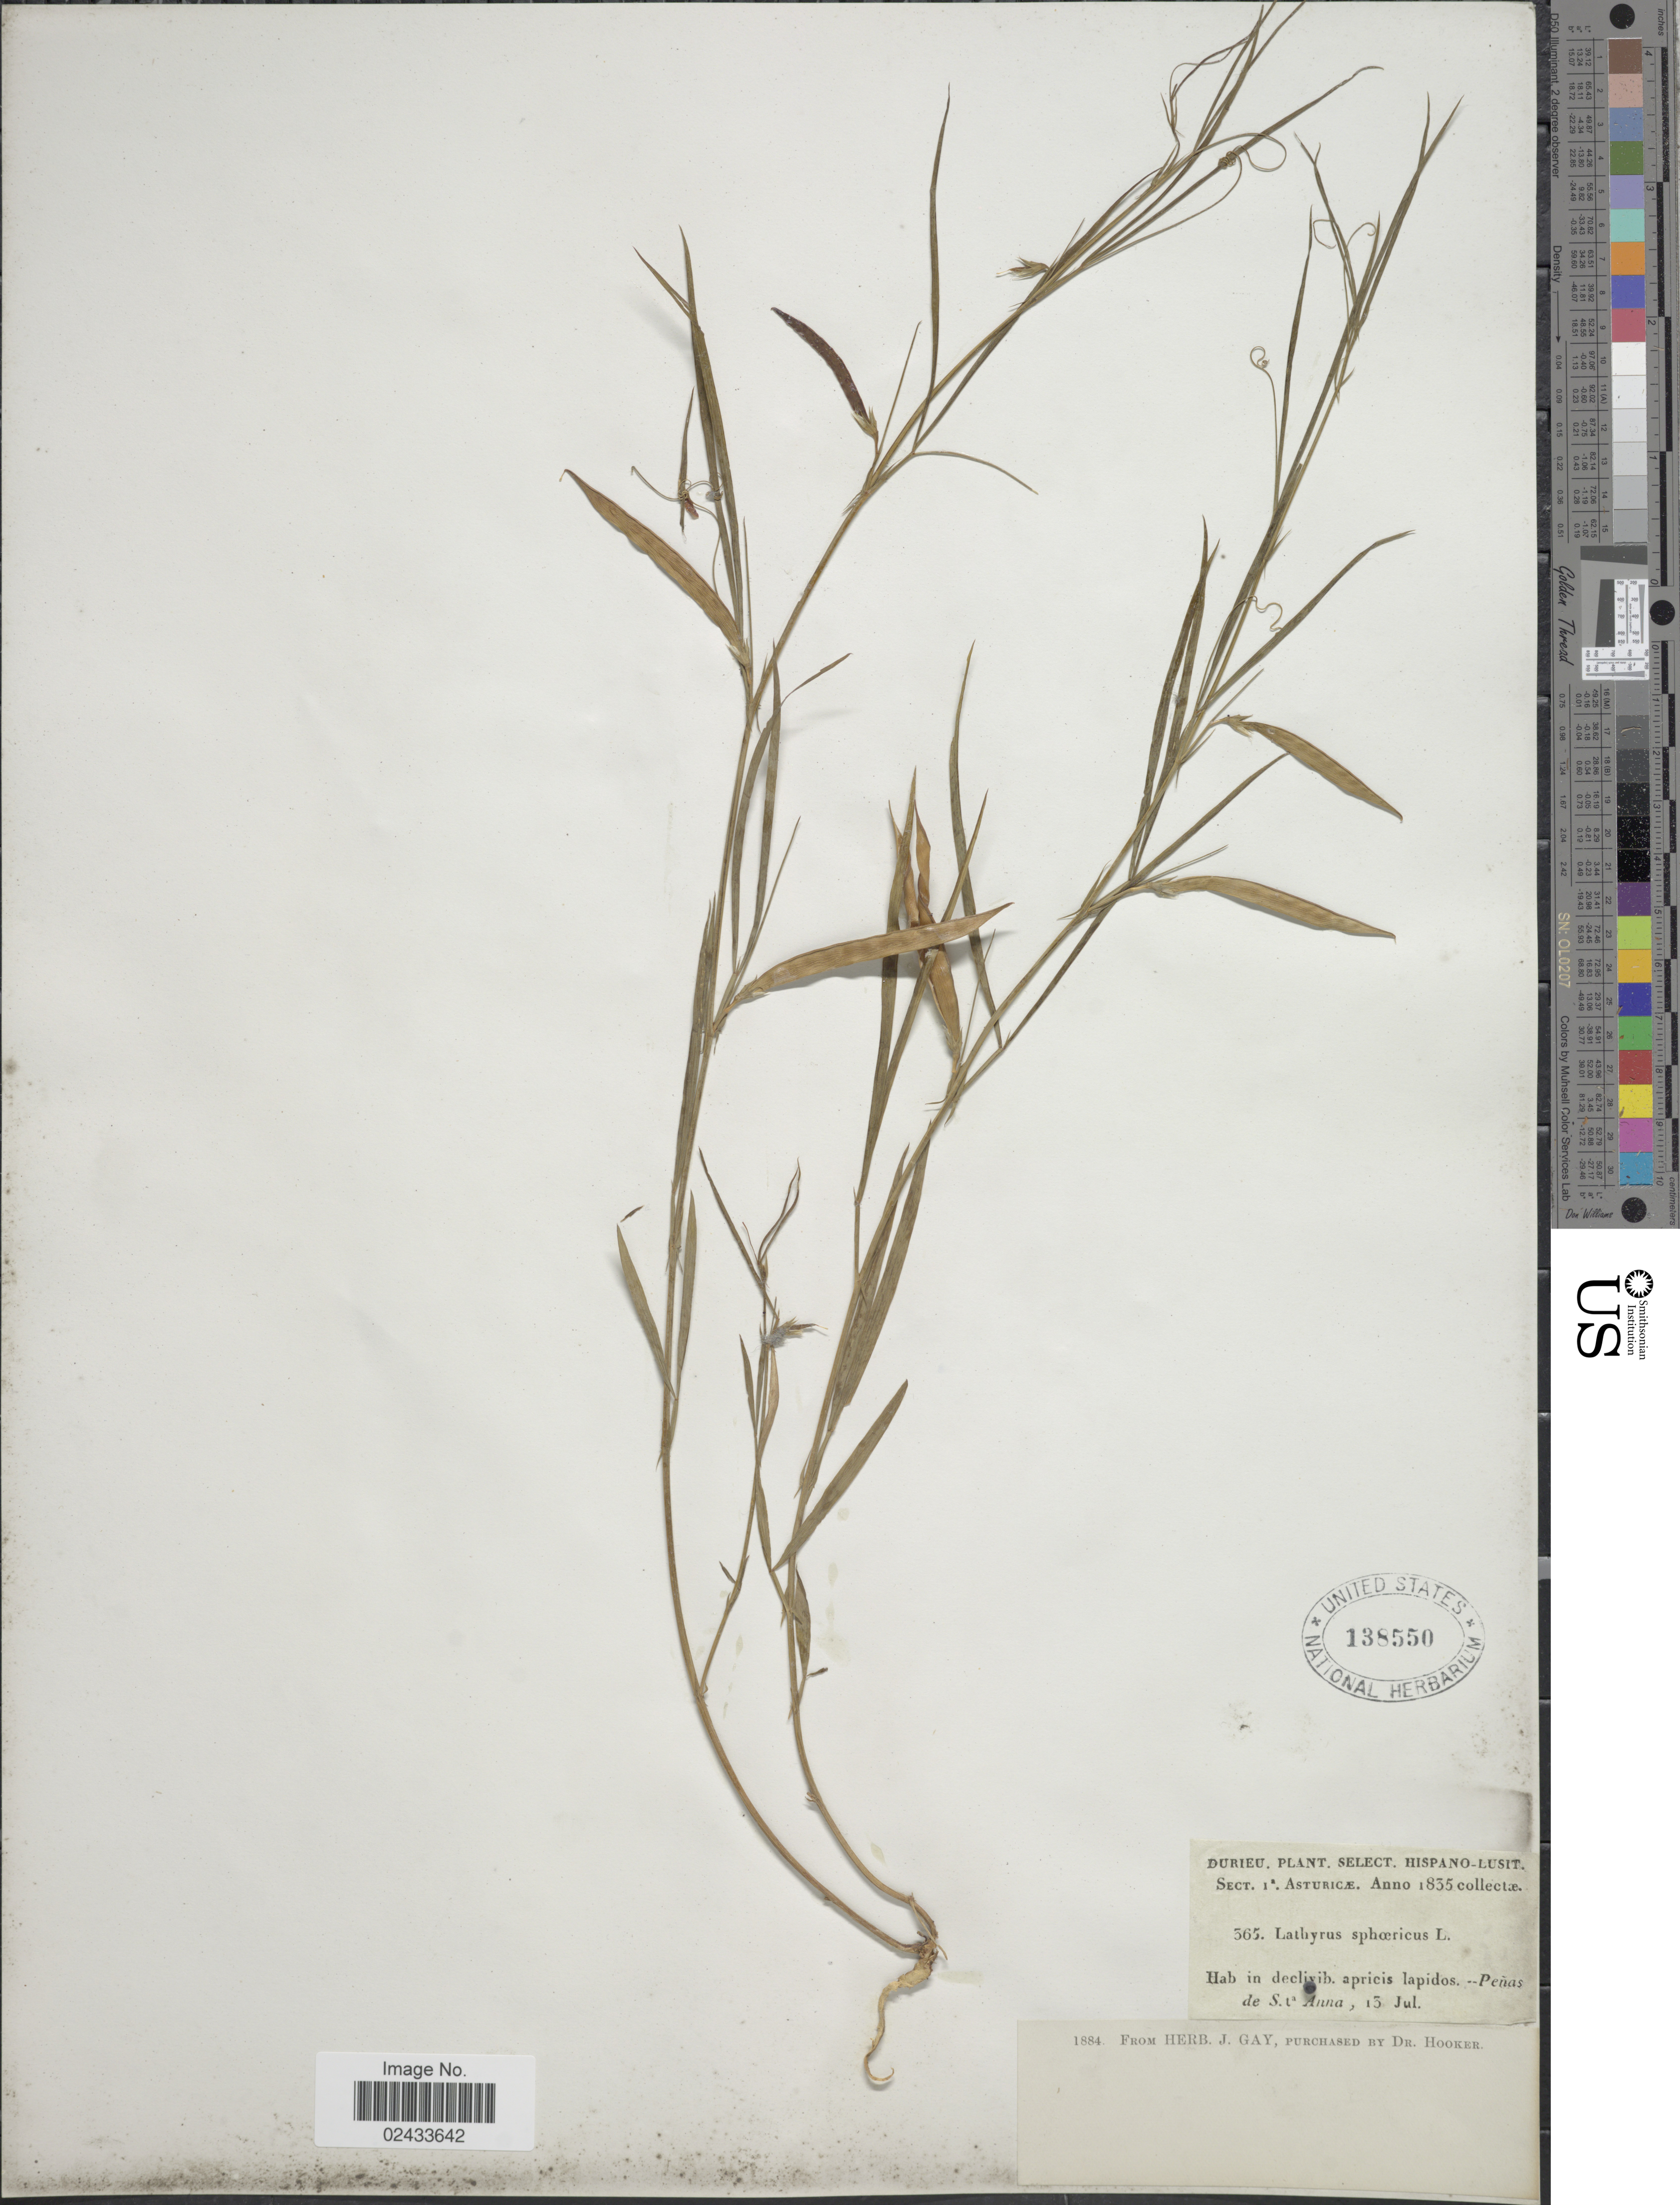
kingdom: Plantae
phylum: Tracheophyta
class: Magnoliopsida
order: Fabales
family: Fabaceae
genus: Lathyrus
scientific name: Lathyrus sphaericus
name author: Retz.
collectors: ex herb. J. Gay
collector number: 565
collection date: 1835-07-13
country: Spain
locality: Hispano - Lusit, in declivib. apricis lapidos - Penas de Sta Anna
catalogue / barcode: US 138550